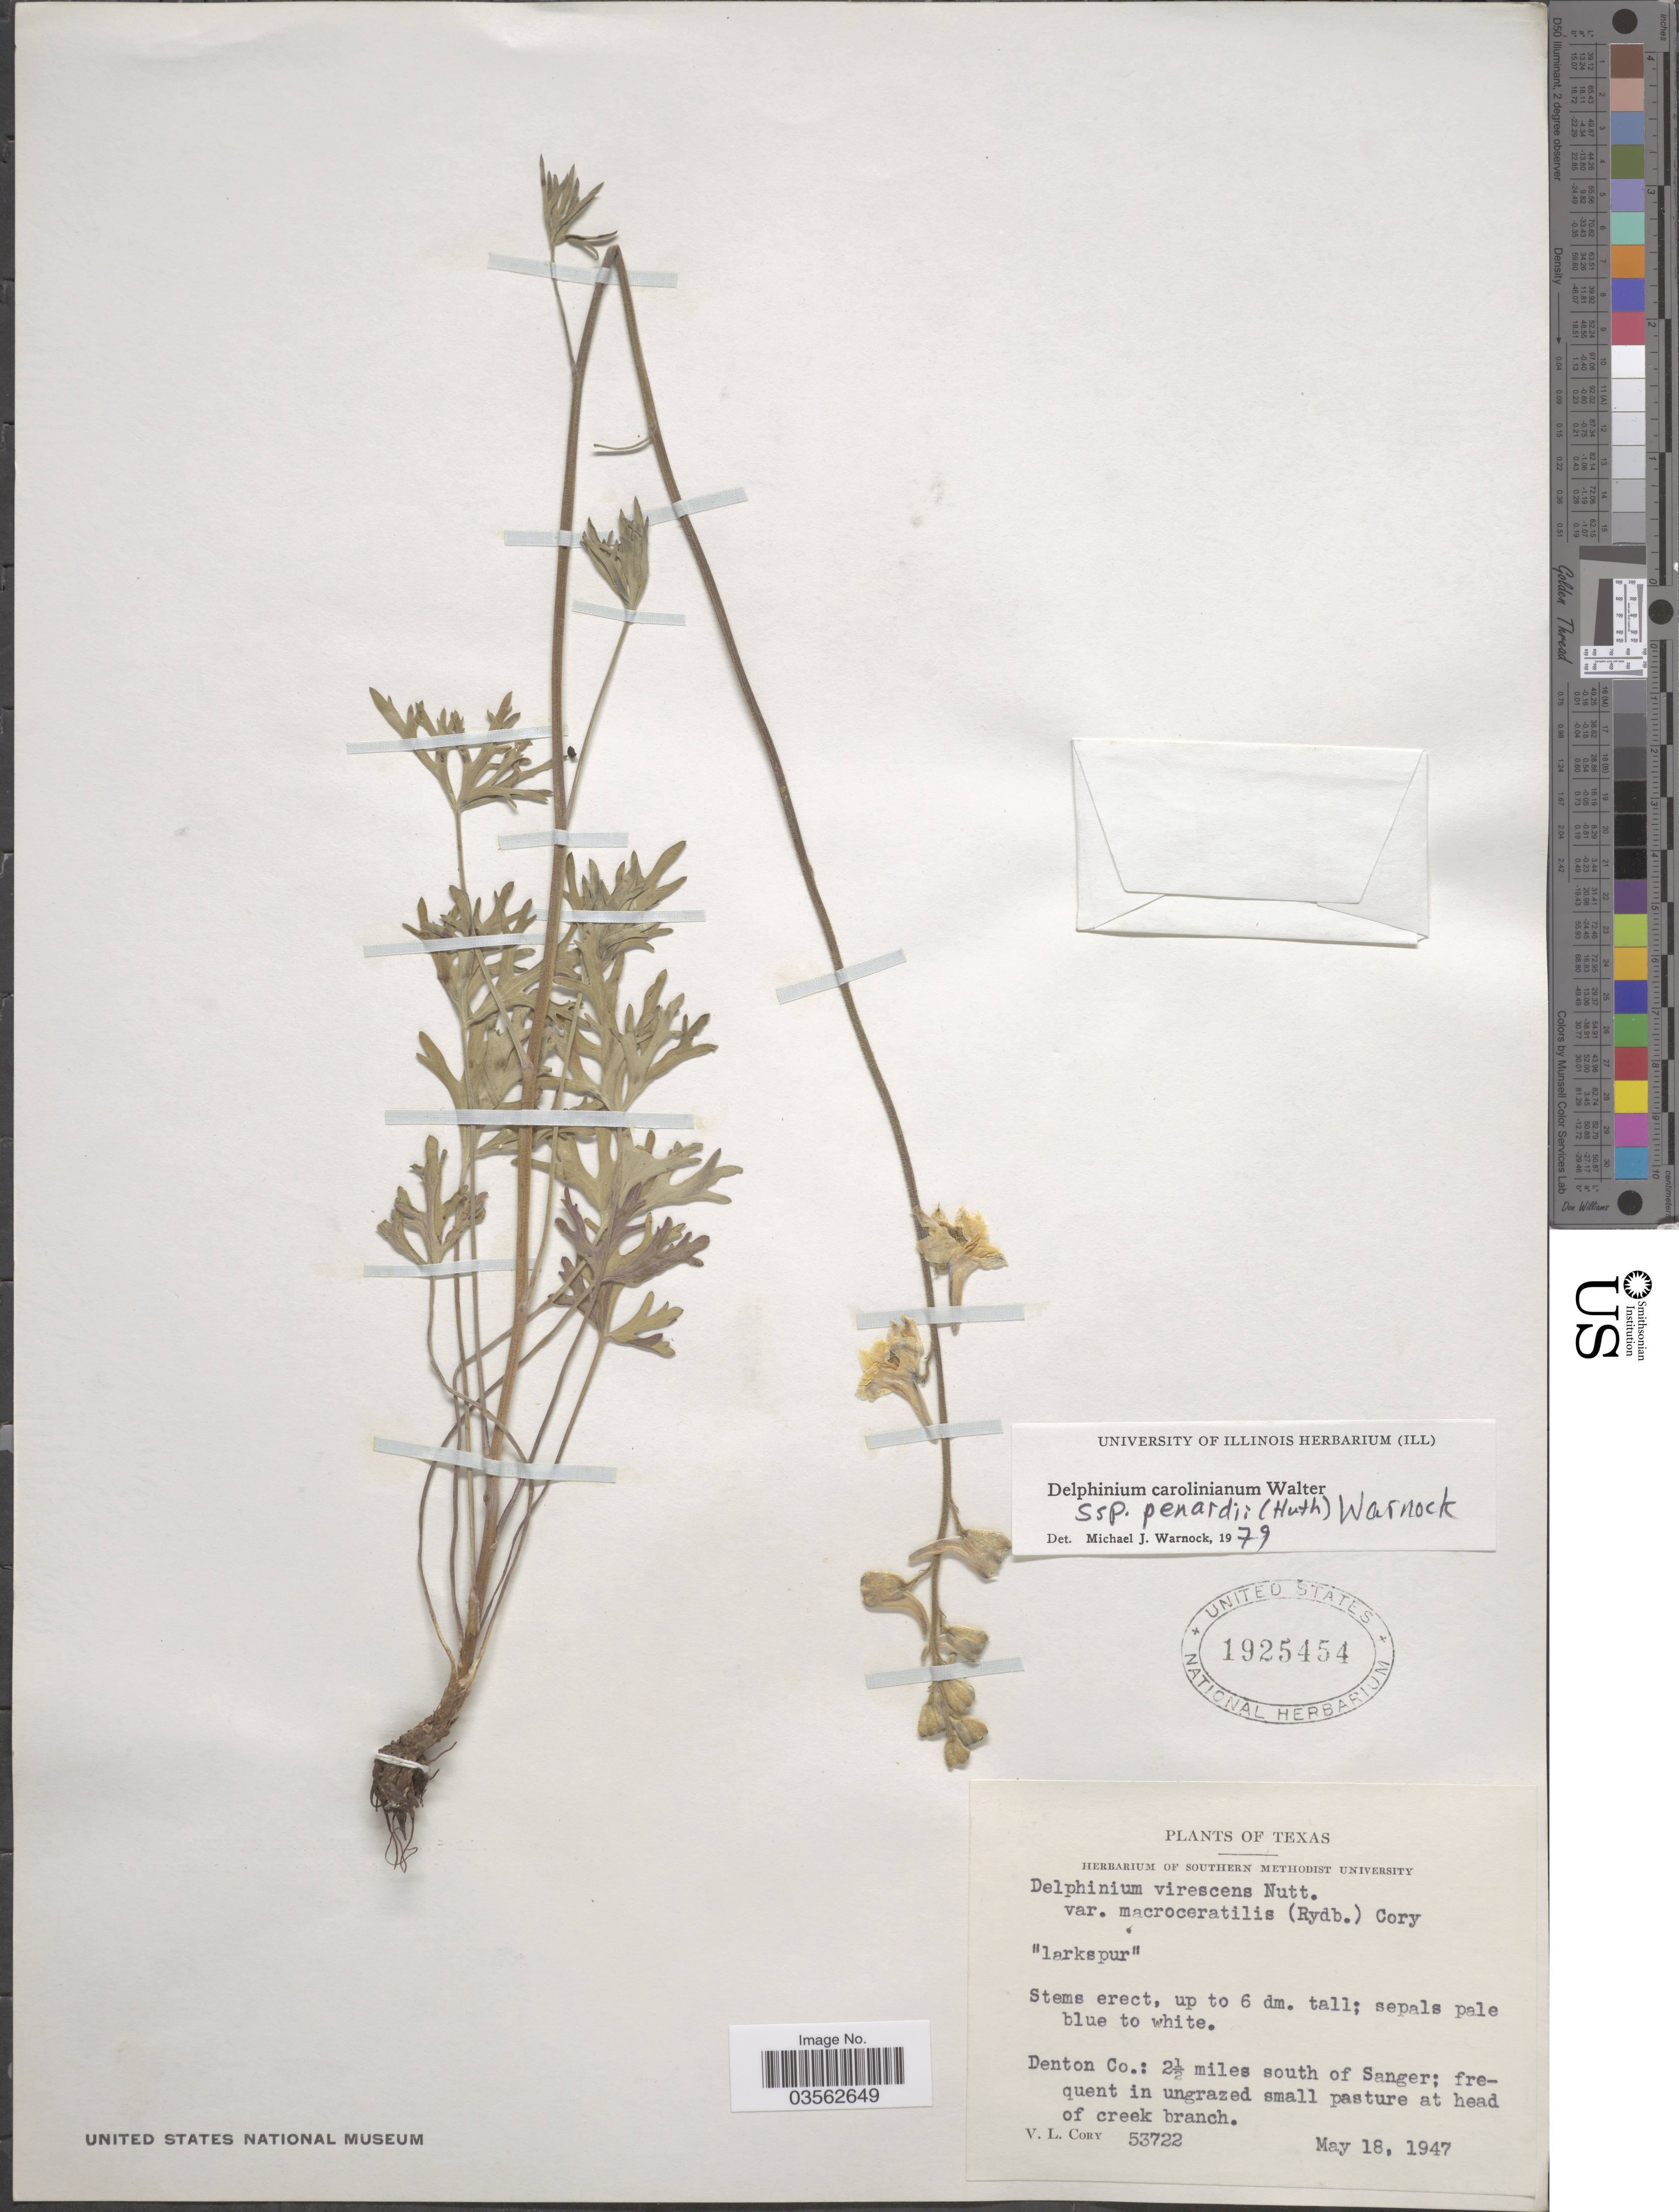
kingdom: Plantae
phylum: Tracheophyta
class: Magnoliopsida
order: Ranunculales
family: Ranunculaceae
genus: Delphinium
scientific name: Delphinium carolinianum subsp. penardii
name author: (Huth) M.J. Warnock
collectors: V. Cory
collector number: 53722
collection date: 1947-05-18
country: United States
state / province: Texas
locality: Denton Co.: 2½ miles south of Sanger.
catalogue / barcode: US 1925454